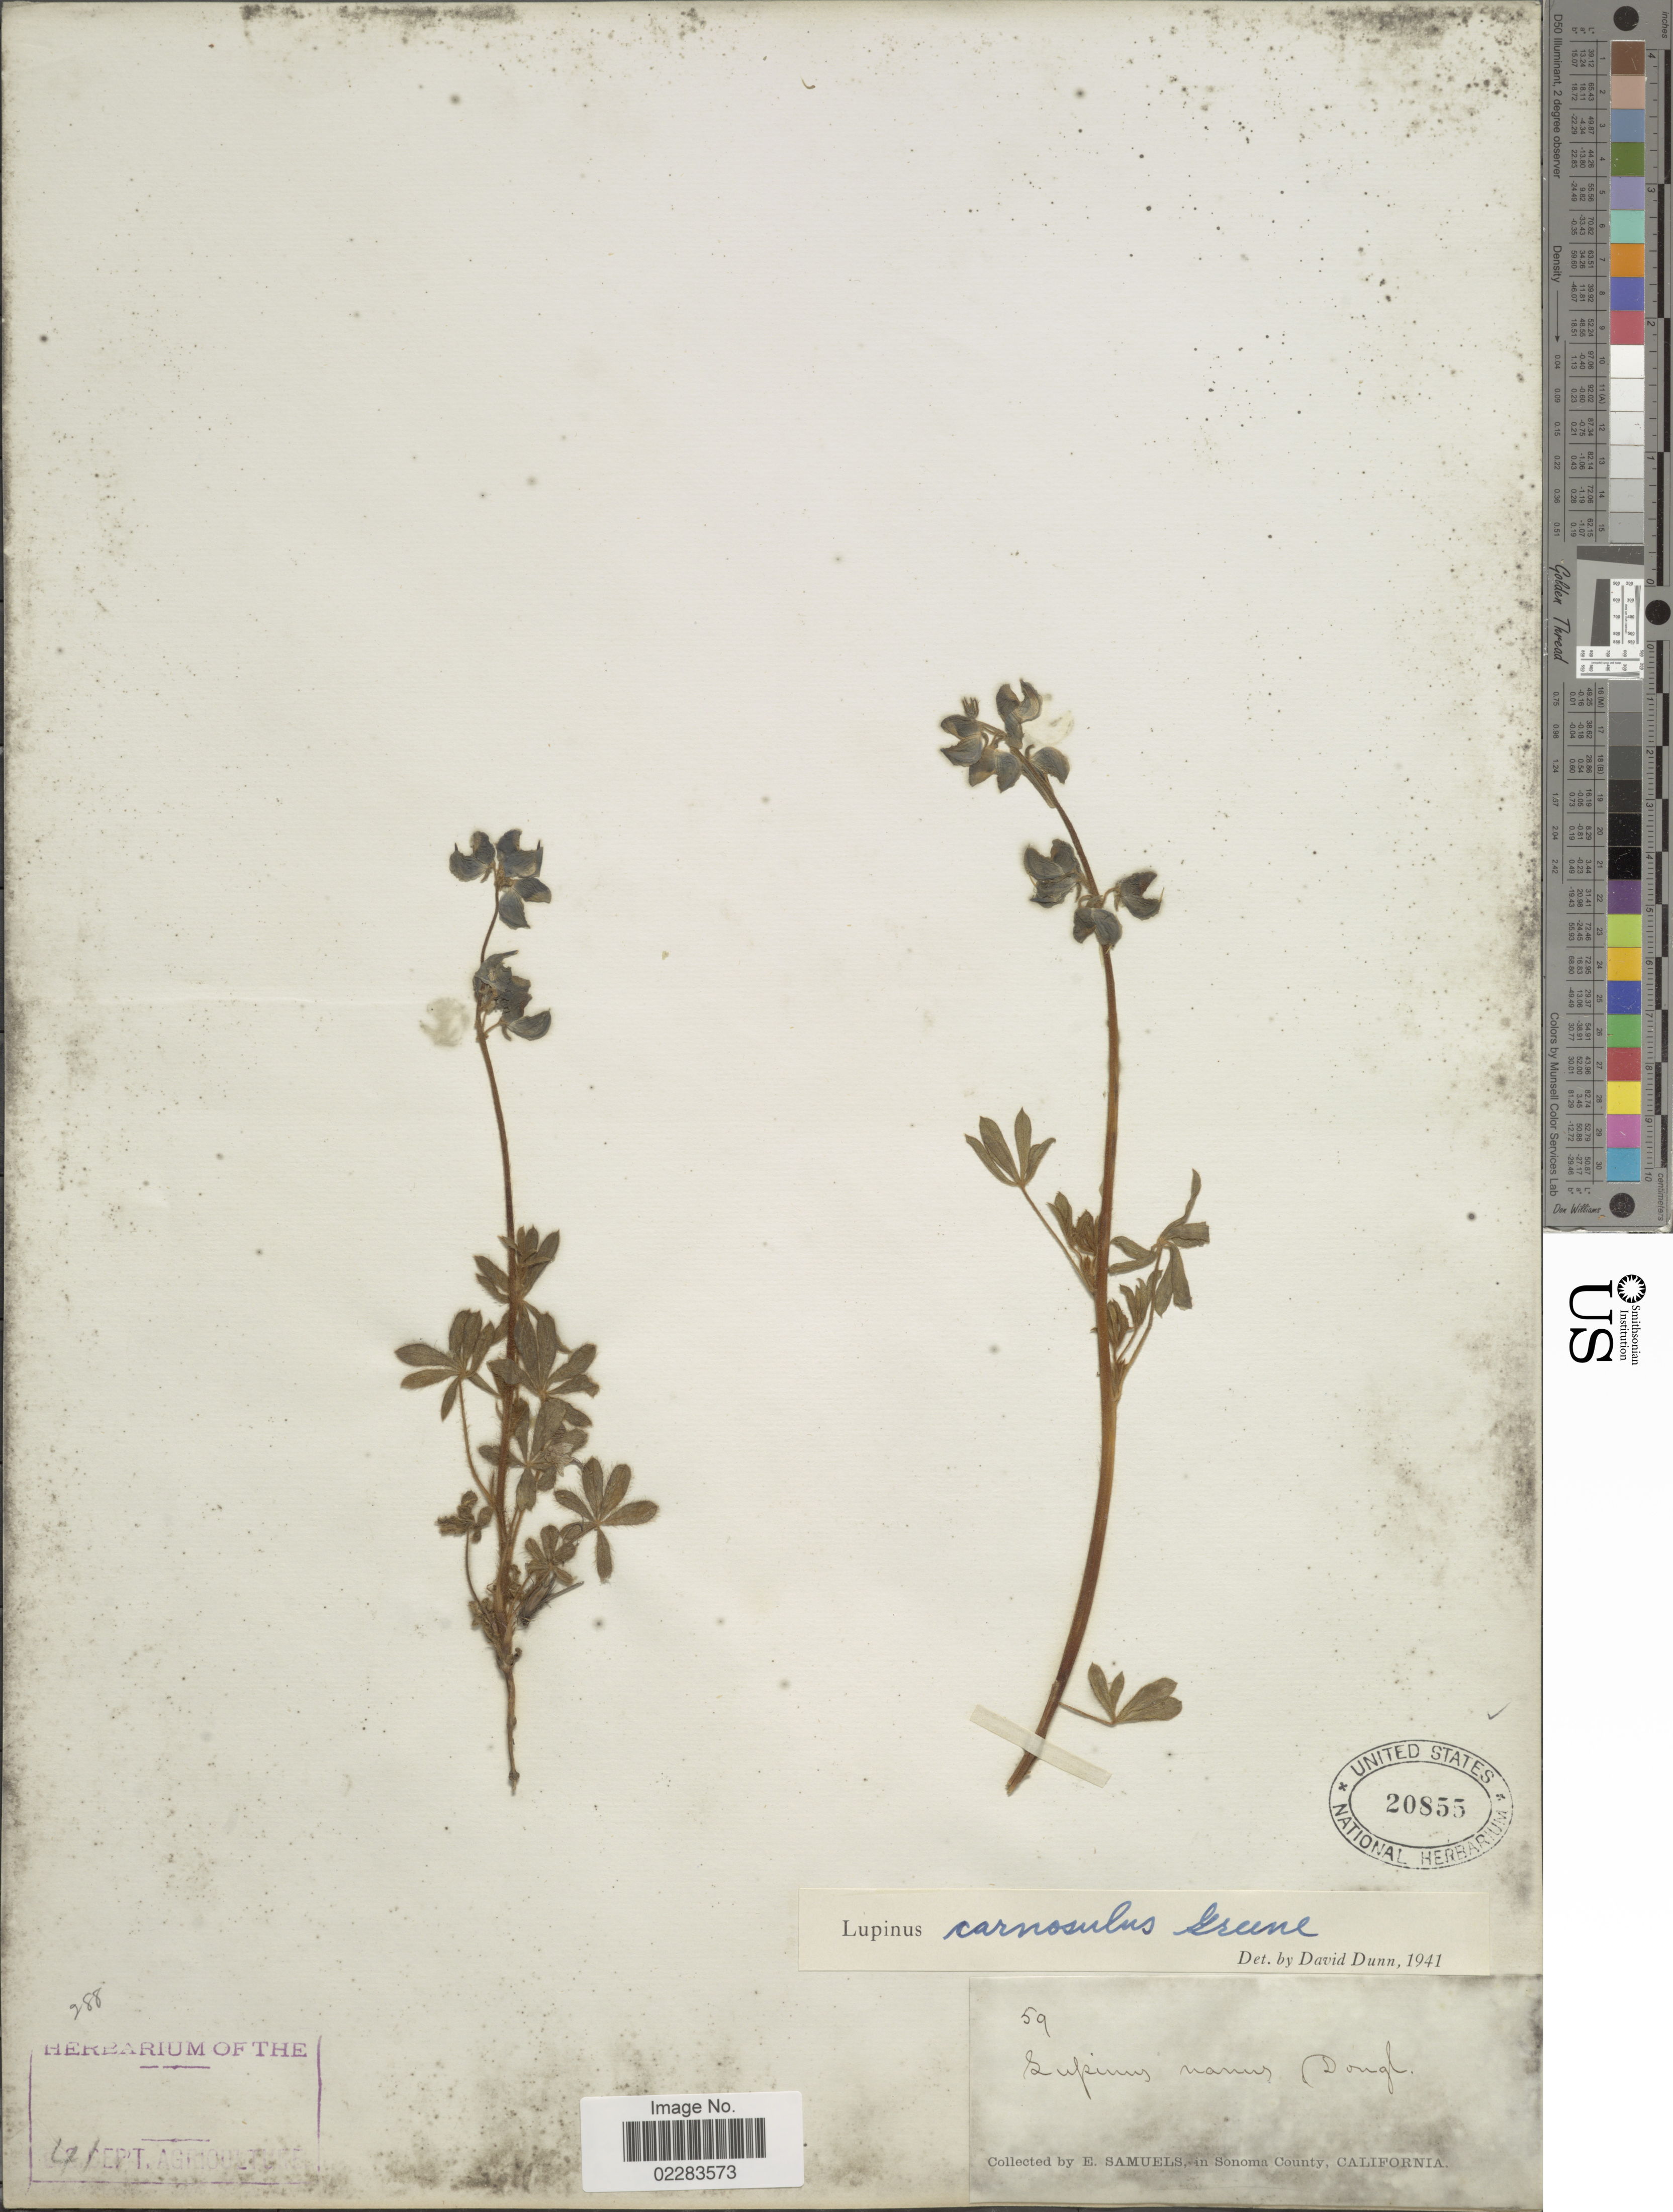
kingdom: Plantae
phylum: Tracheophyta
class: Magnoliopsida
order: Fabales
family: Fabaceae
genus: Lupinus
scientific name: Lupinus affinis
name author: J. Agardh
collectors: E. Samuels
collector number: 59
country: United States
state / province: California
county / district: Sonoma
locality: Sonoma County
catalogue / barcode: US 20855